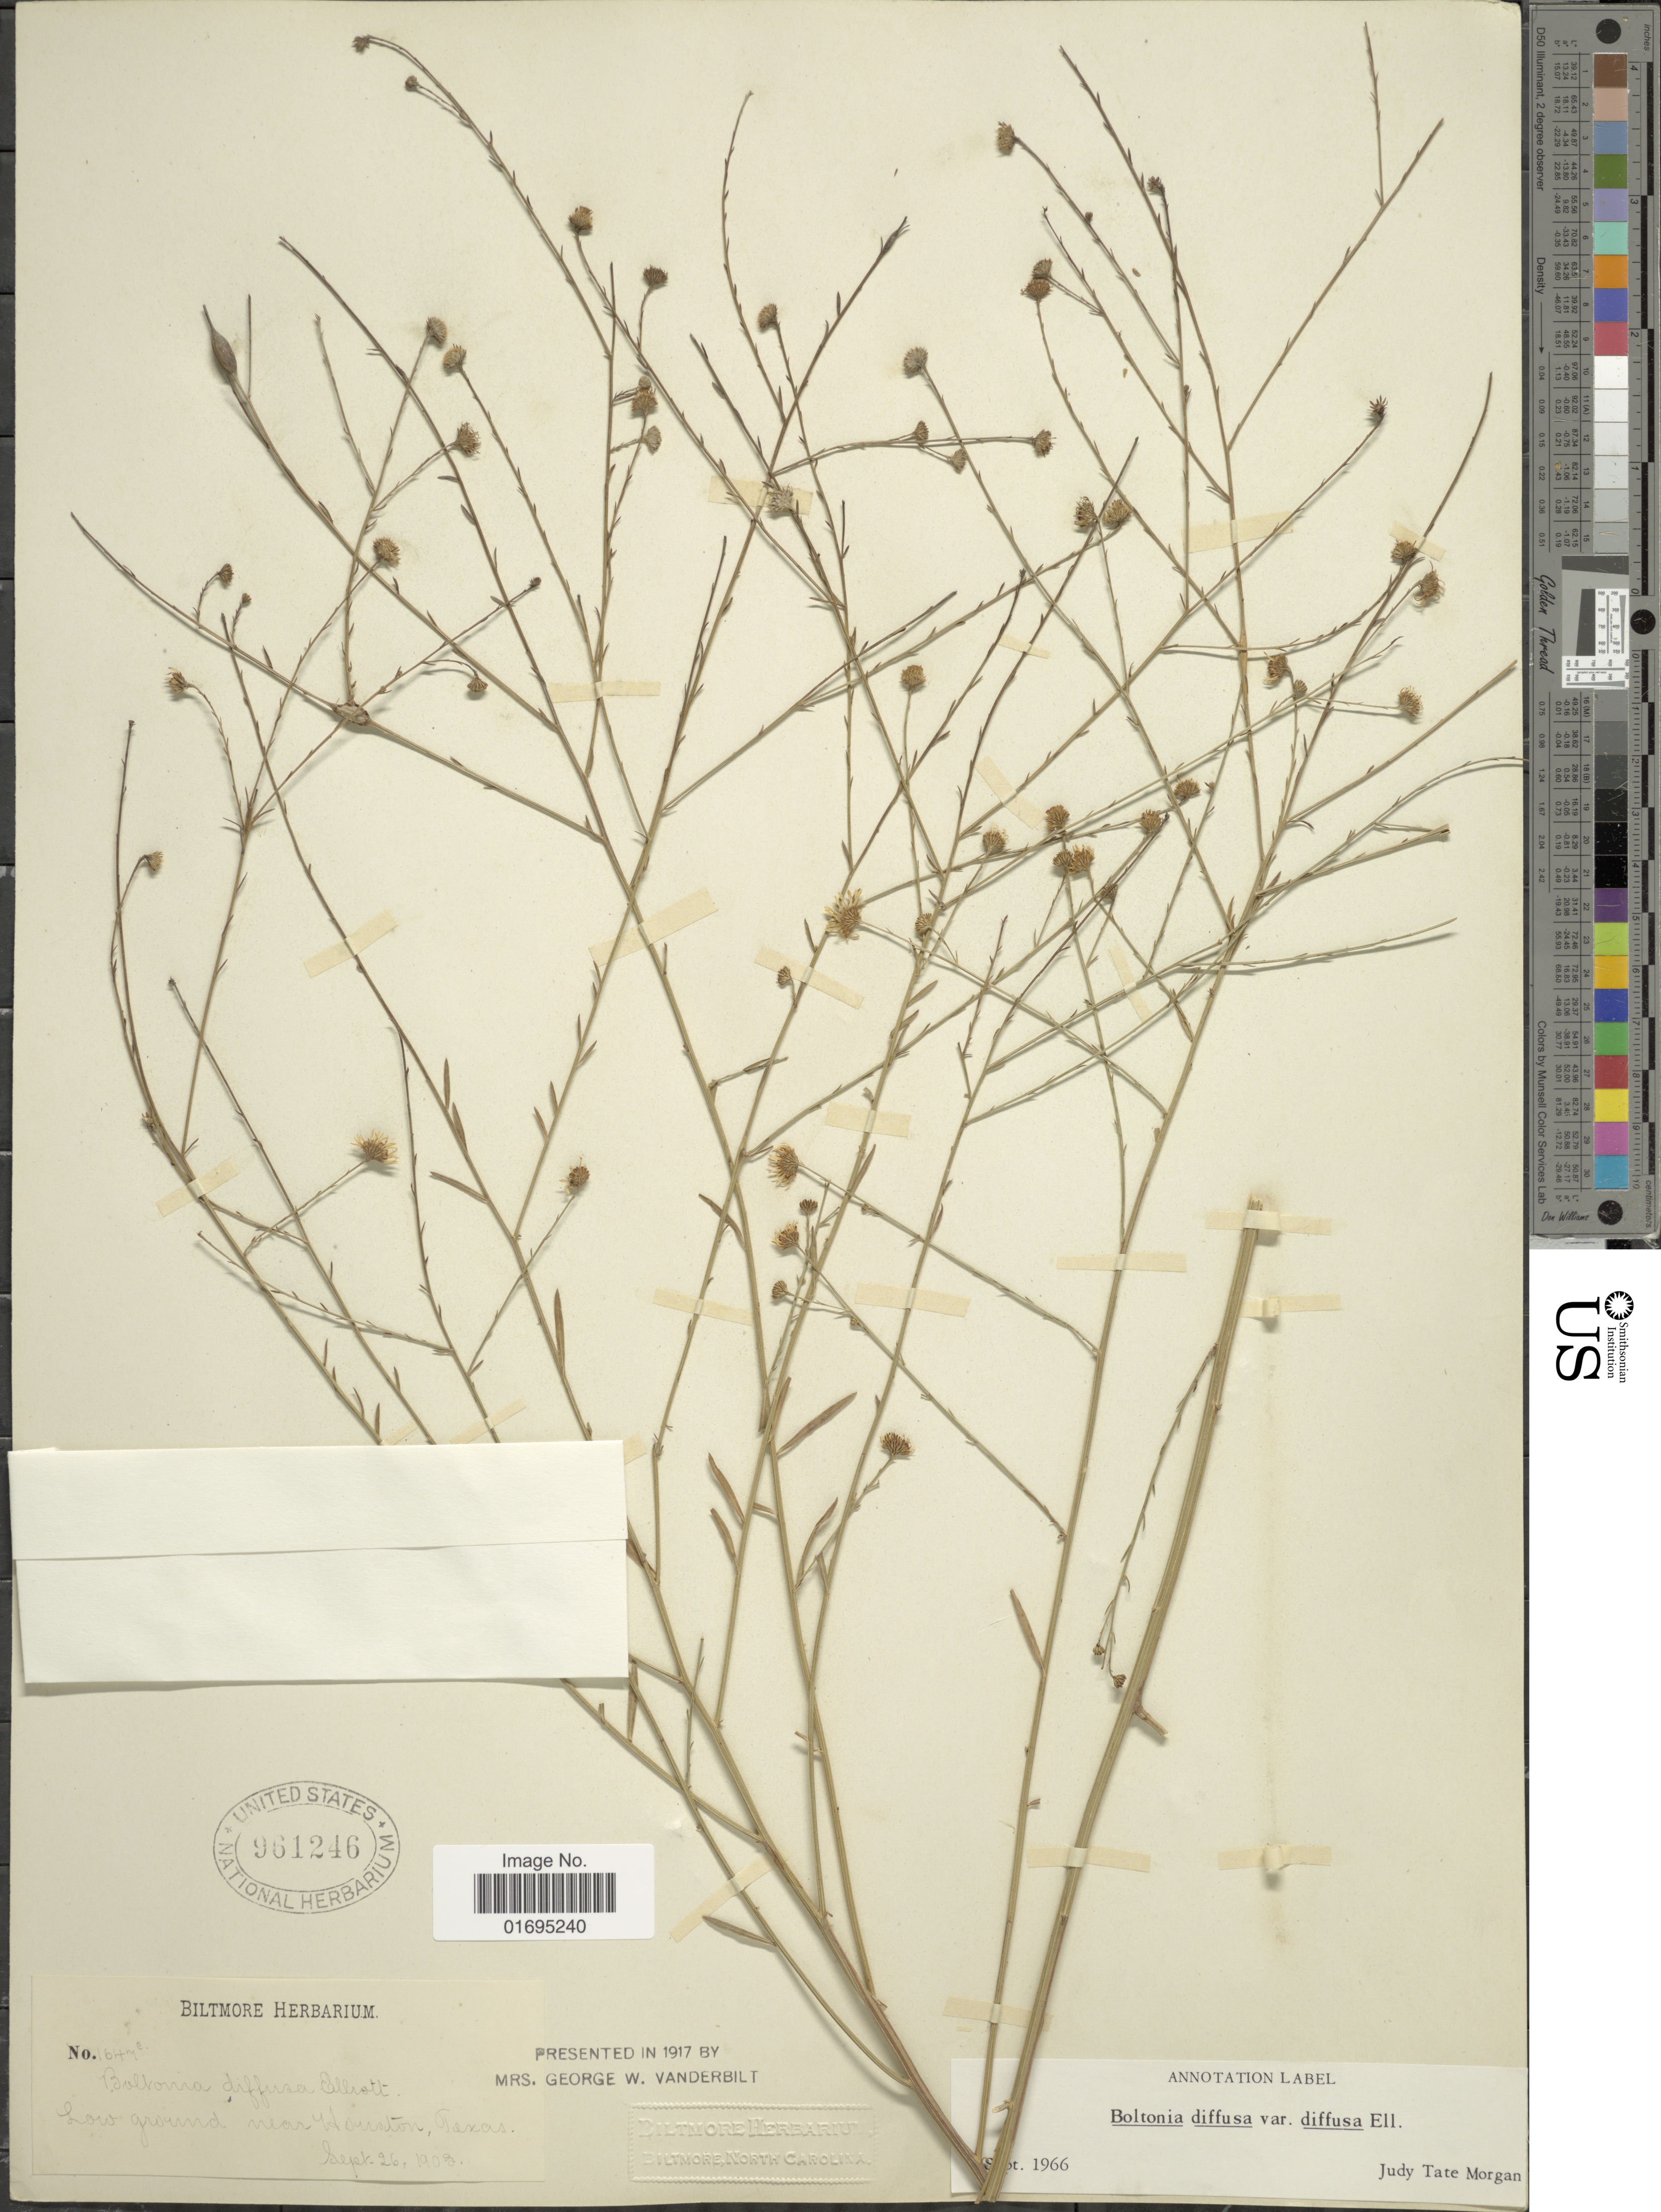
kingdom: Plantae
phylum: Tracheophyta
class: Magnoliopsida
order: Asterales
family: Asteraceae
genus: Boltonia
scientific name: Boltonia diffusa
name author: Elliott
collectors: ex herb. Biltmore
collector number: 1647a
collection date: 1903-09-26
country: United States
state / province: Texas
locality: Near Houston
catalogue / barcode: US 961246